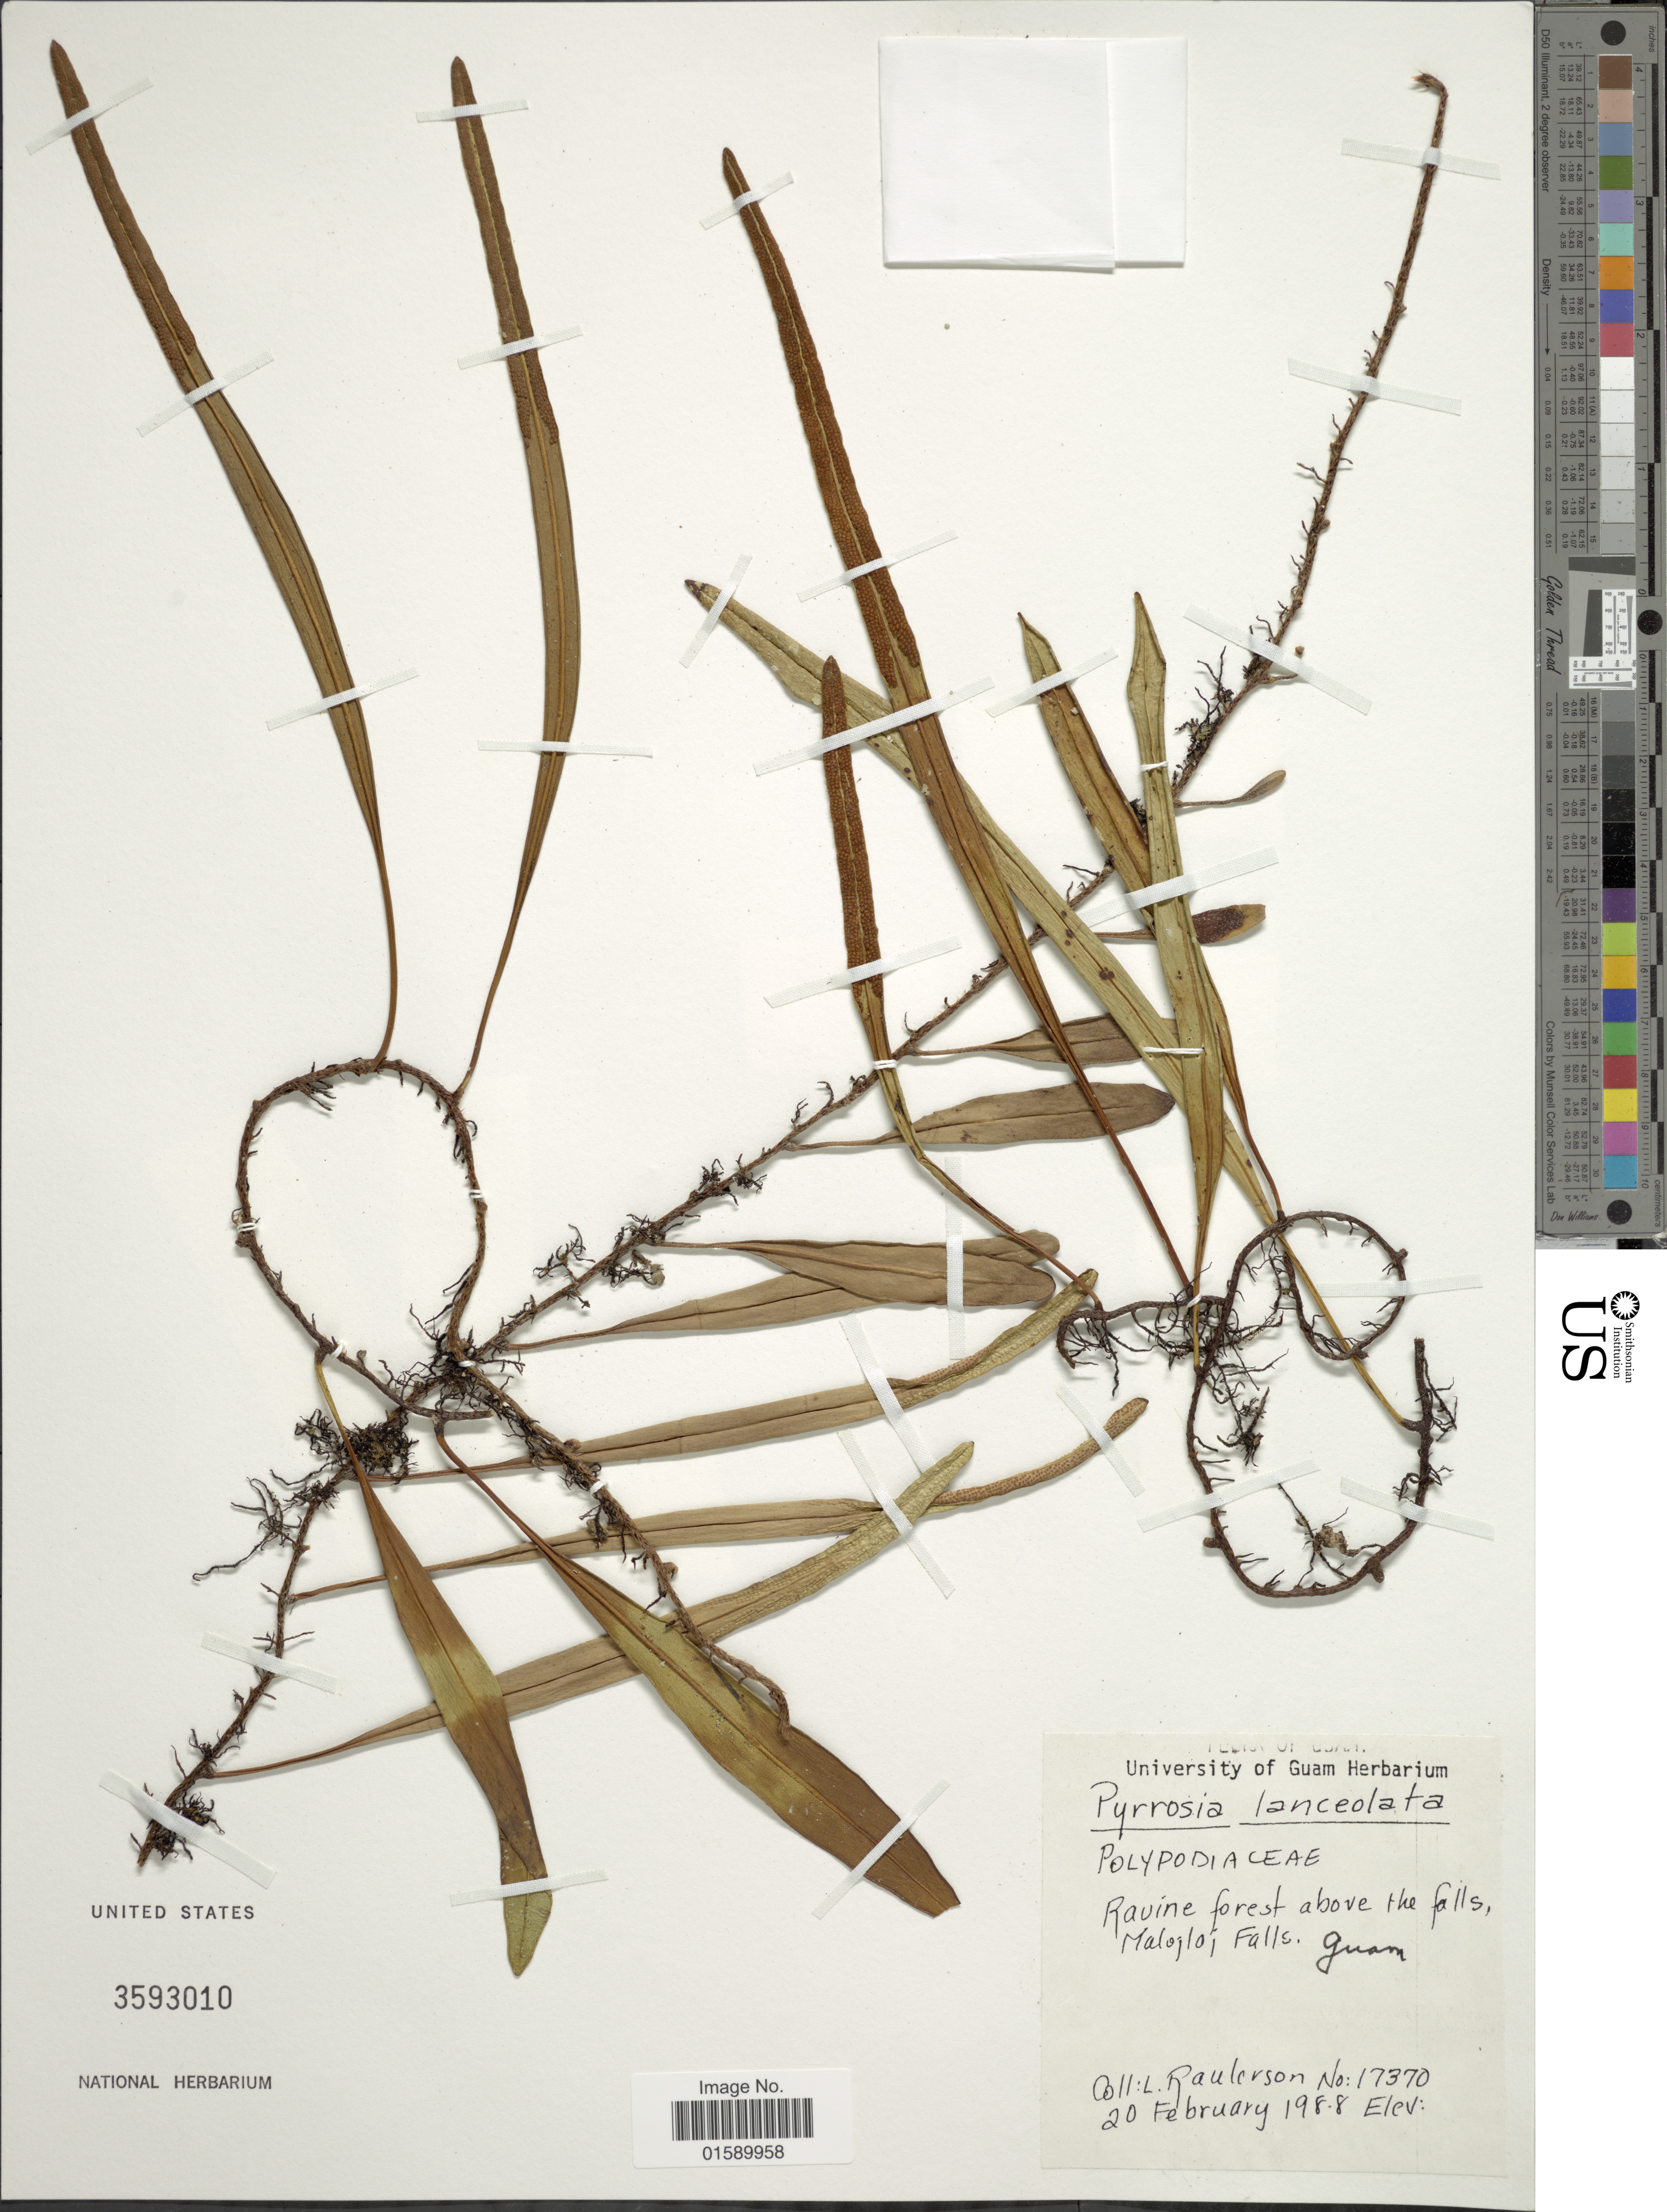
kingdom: Plantae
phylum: Tracheophyta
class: Polypodiopsida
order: Polypodiales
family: Polypodiaceae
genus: Pyrrosia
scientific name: Pyrrosia lanceolata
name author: (L.) Farw.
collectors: L. Raulerson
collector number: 17370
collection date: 1988-02-20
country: Guam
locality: Ravine forest above the falls, Malogo, Falls, Guam.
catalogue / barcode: US 3593010